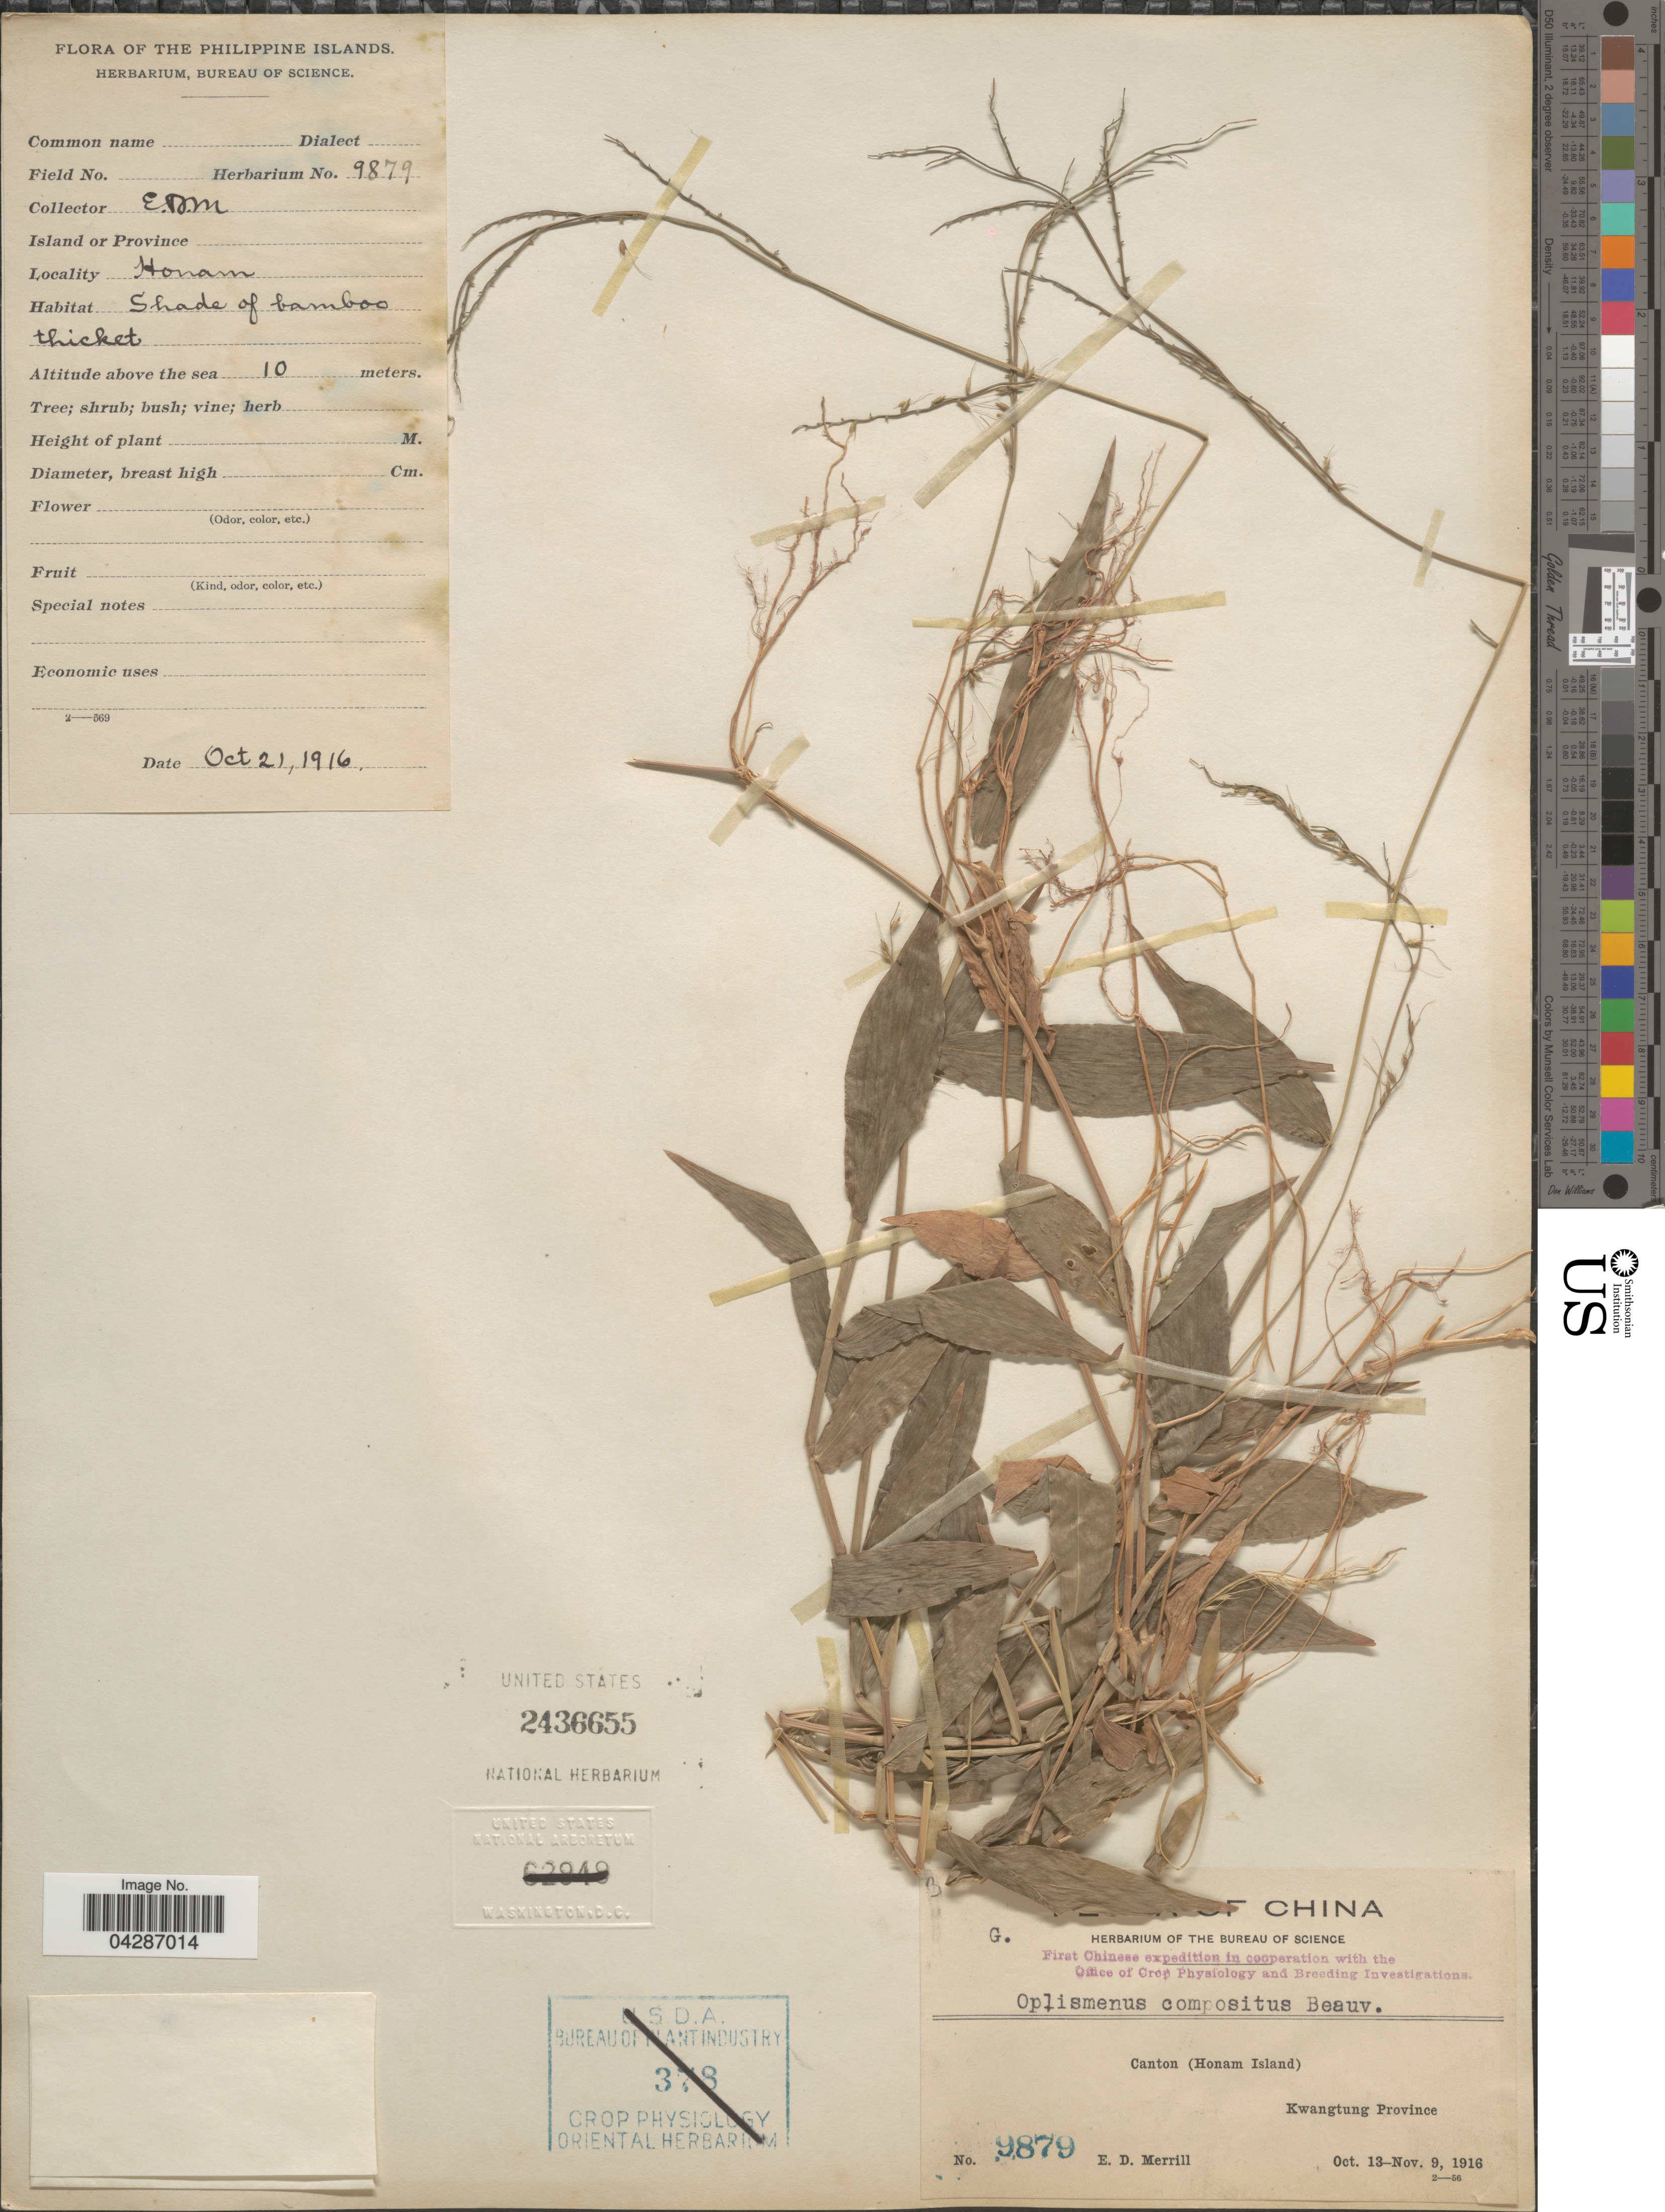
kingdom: Plantae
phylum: Tracheophyta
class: Liliopsida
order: Poales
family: Poaceae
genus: Oplismenus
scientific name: Oplismenus compositus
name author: (L.) P. Beauv.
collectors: E. D. Merrill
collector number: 9879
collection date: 1916-10-21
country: China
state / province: Guangdong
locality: Canton (Honan Island). Kwangtung Province. Honam.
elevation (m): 10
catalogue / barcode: US 2436655